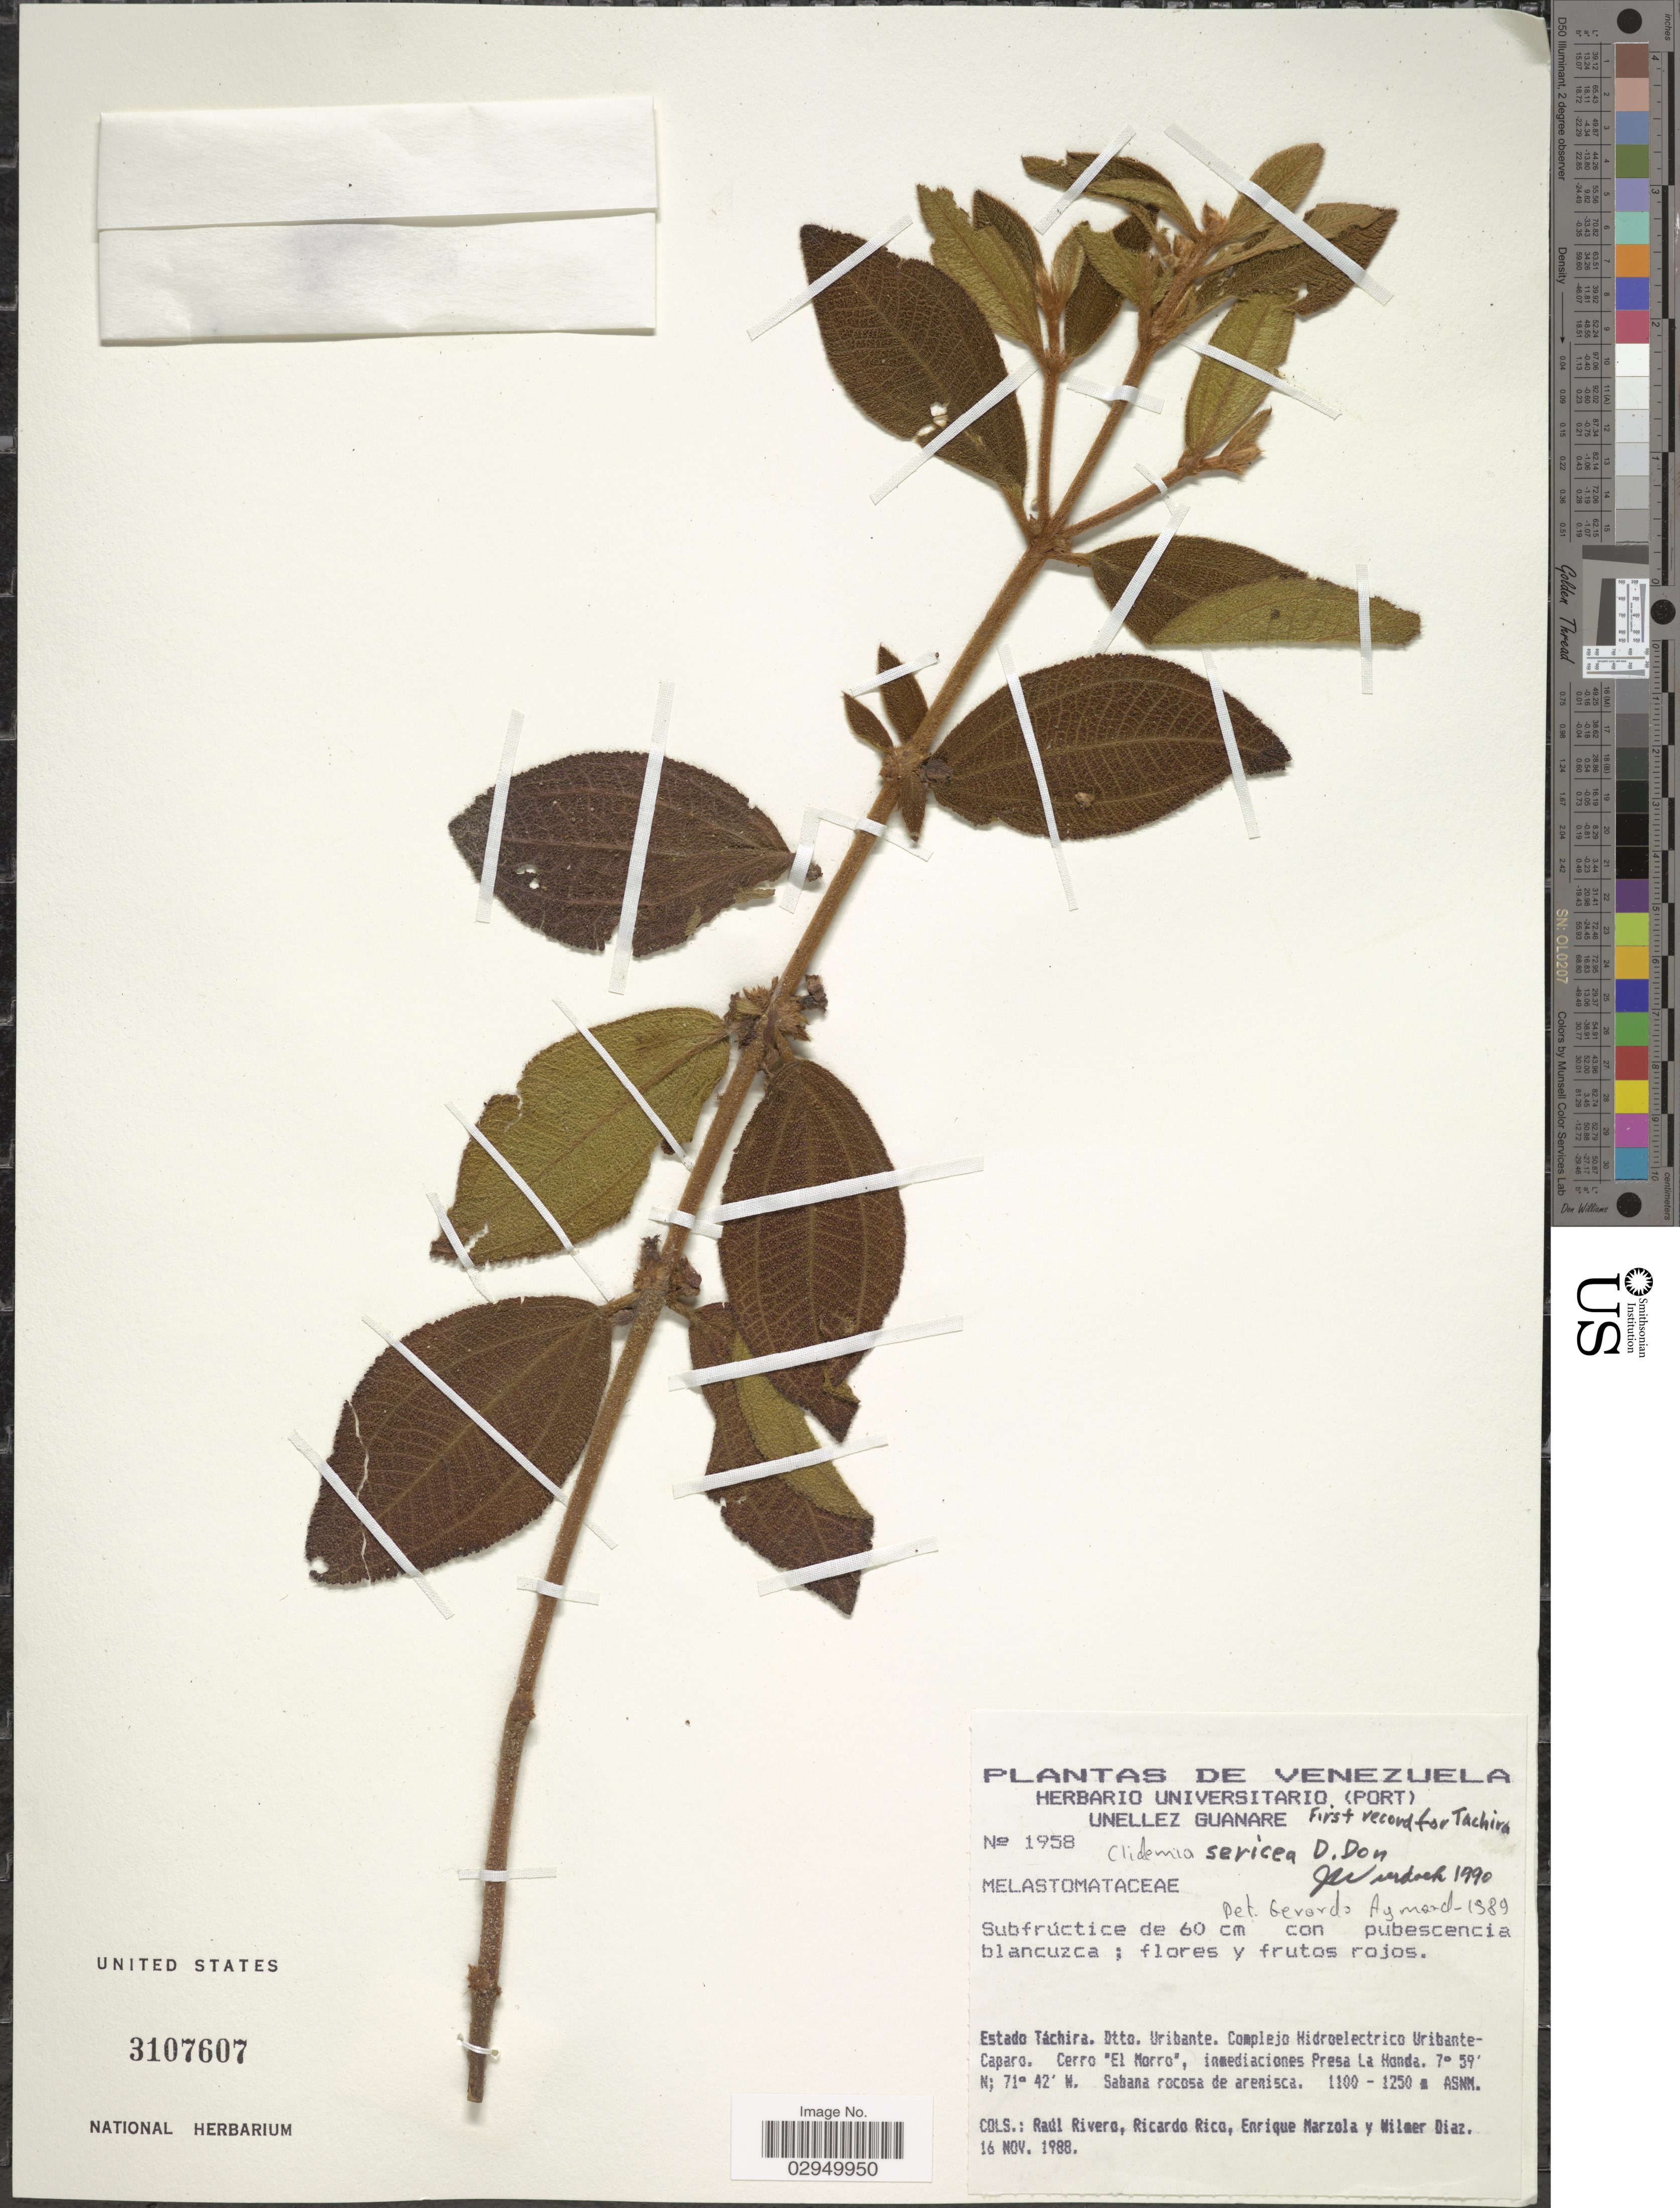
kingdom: Plantae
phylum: Tracheophyta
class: Magnoliopsida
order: Myrtales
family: Melastomataceae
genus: Clidemia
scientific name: Clidemia rubra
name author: (Aubl.) Mart.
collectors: R. Rivero, R. Rico, E. Marzola & W. Díaz P.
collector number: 1958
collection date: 1988-11-16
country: Venezuela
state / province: Tachira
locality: Dtto. Uribante. Complejo Hidroelectrico Uribante-Caparo. Cerro "El Morro", inmediaciones Presa La Honda.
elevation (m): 1100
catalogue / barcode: US 3107607